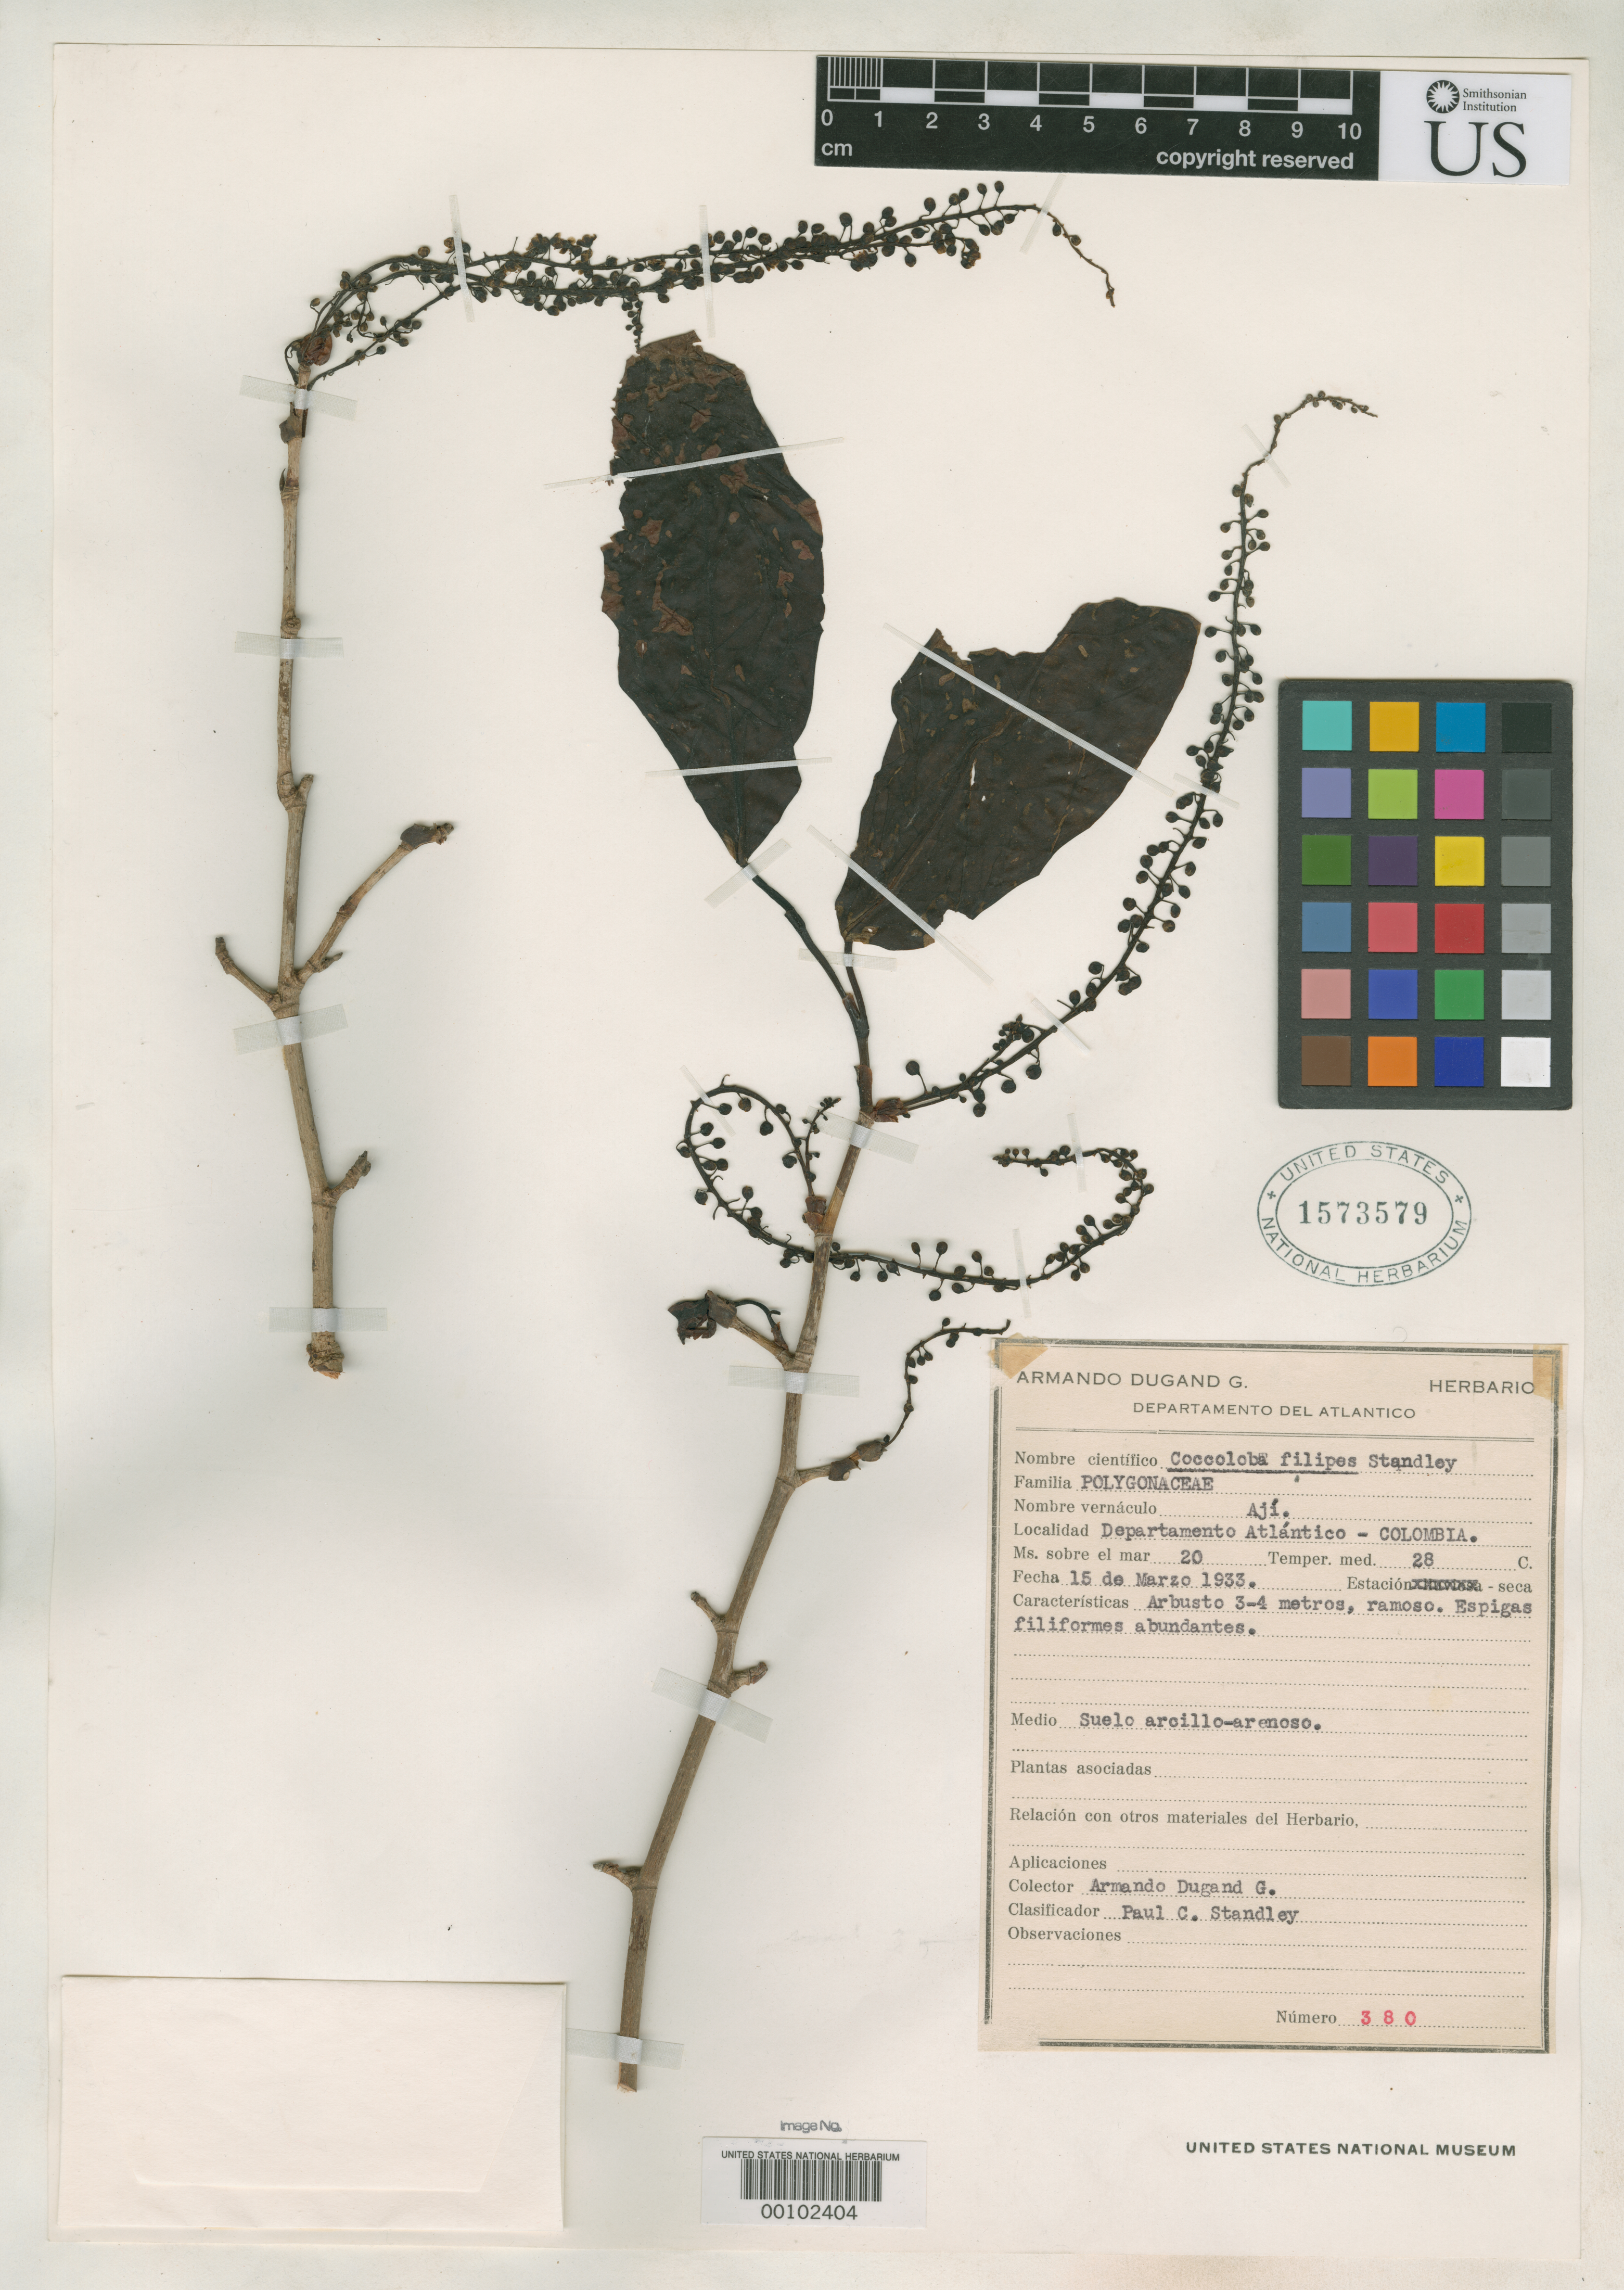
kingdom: Plantae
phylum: Tracheophyta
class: Magnoliopsida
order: Caryophyllales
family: Polygonaceae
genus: Coccoloba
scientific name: Coccoloba filipes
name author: Standl.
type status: Isotype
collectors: A. Dugand G.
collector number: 380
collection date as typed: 15 Mar 1933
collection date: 1933-03-15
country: Colombia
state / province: Atlántico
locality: Santo Rosa, W of Barranquilla.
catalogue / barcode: US 1573579